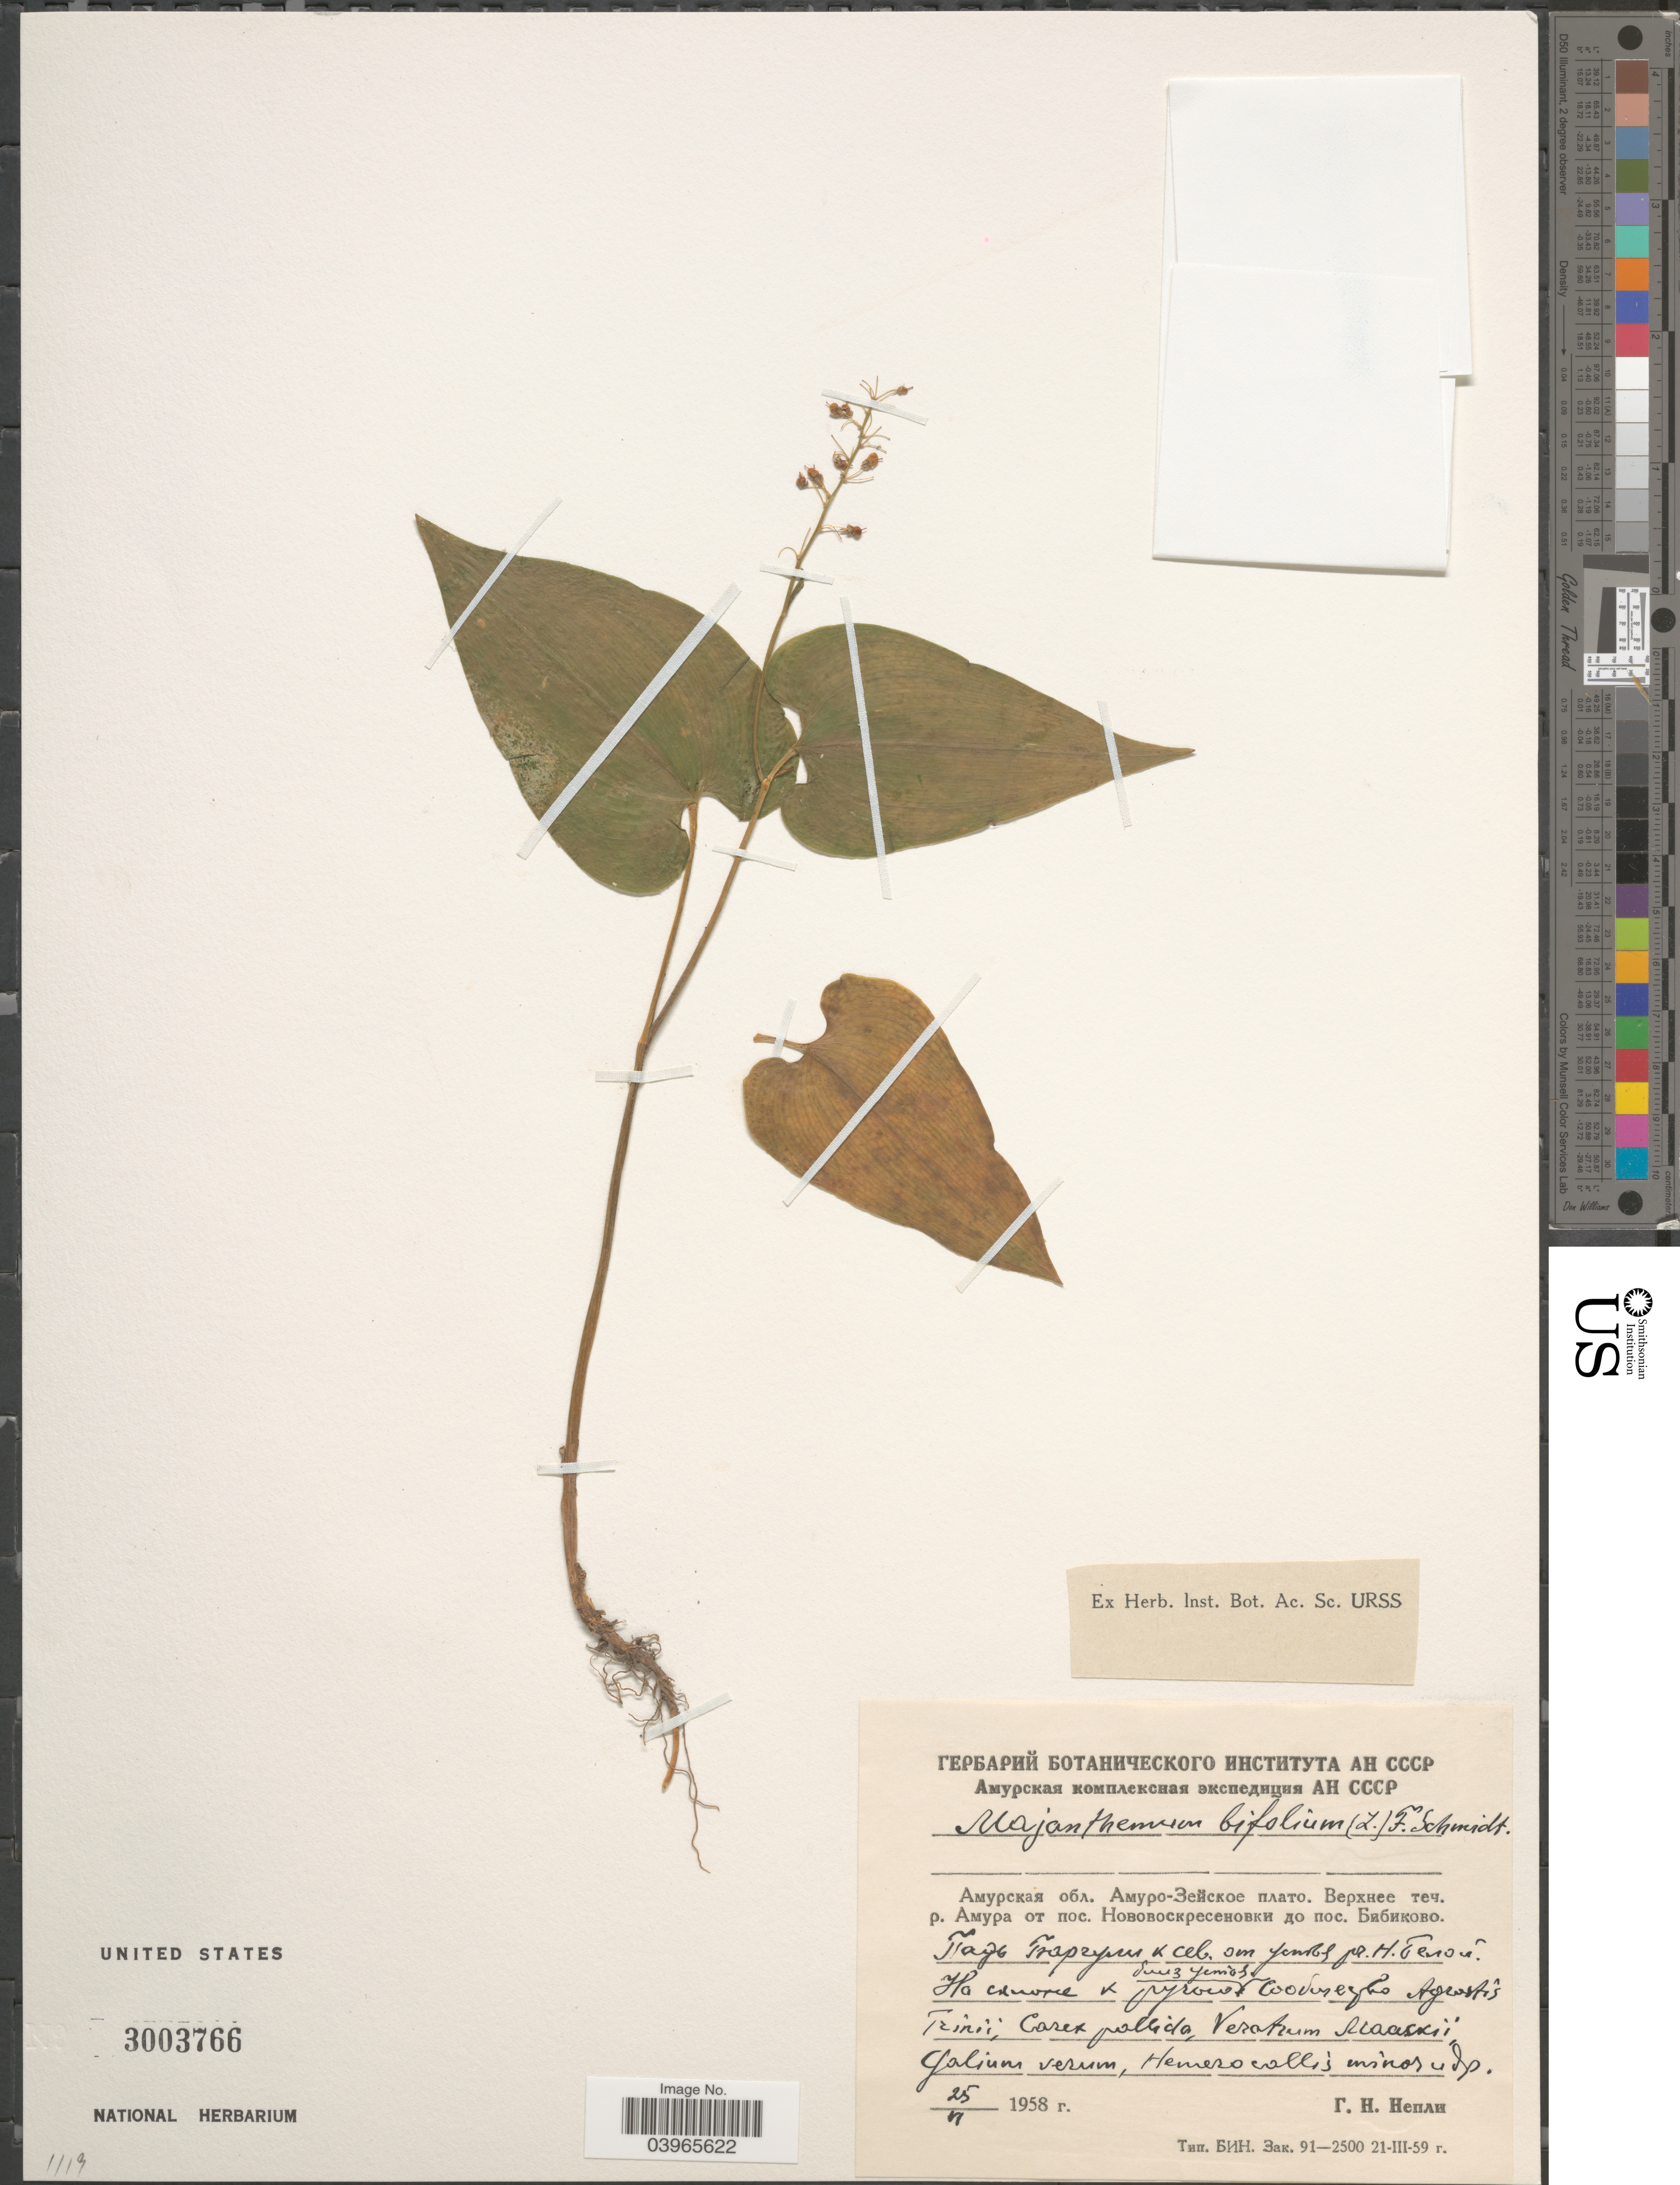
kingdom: Plantae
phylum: Tracheophyta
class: Liliopsida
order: Asparagales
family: Asparagaceae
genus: Maianthemum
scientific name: Maianthemum bifolium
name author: (L.) F.W. Schmidt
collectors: G. Nepli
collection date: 1958-06-25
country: Russian Federation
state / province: Amur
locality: Amur River from village Novovoskresenovka to village Bibikovo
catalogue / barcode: US 3003766